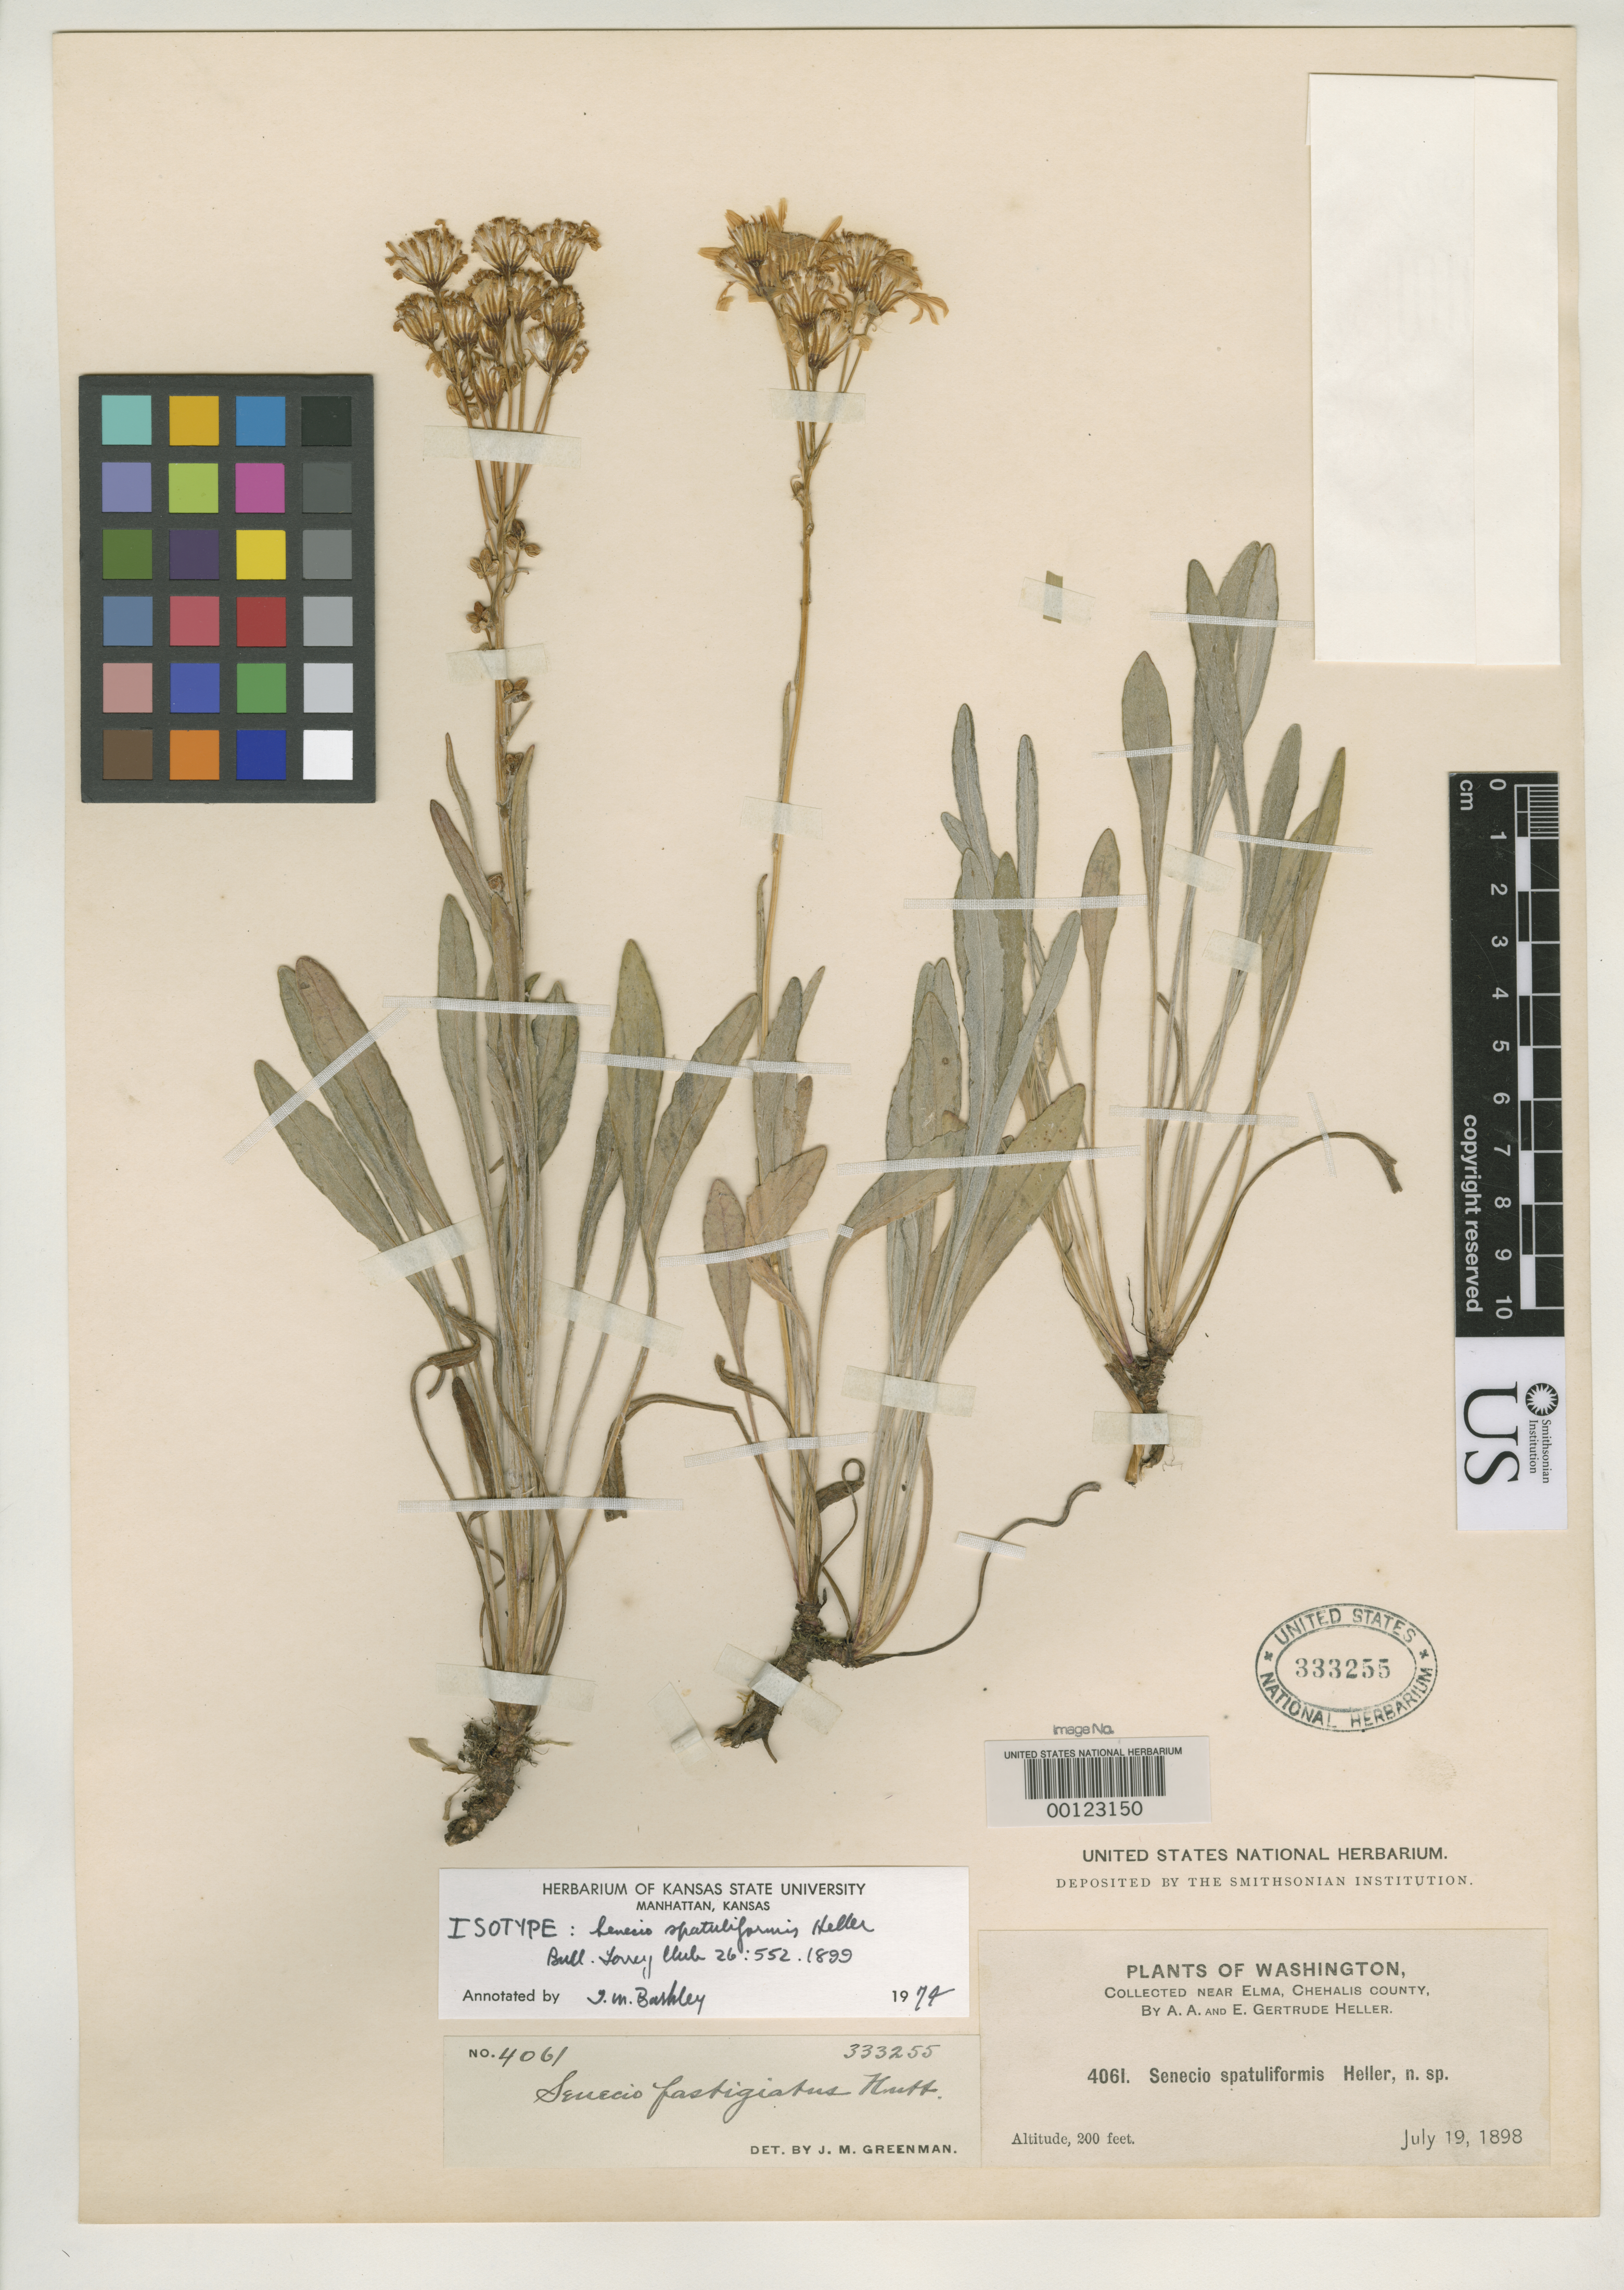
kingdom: Plantae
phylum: Tracheophyta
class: Magnoliopsida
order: Asterales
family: Asteraceae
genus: Senecio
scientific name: Senecio spatuliformis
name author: A. Heller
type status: Isotype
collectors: A. A. Heller & E. G. Heller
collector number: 4061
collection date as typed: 19 Jul 1898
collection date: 1898-07-19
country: United States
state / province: Washington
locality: Near Elma; alt. 200 ft.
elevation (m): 61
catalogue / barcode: US 333255